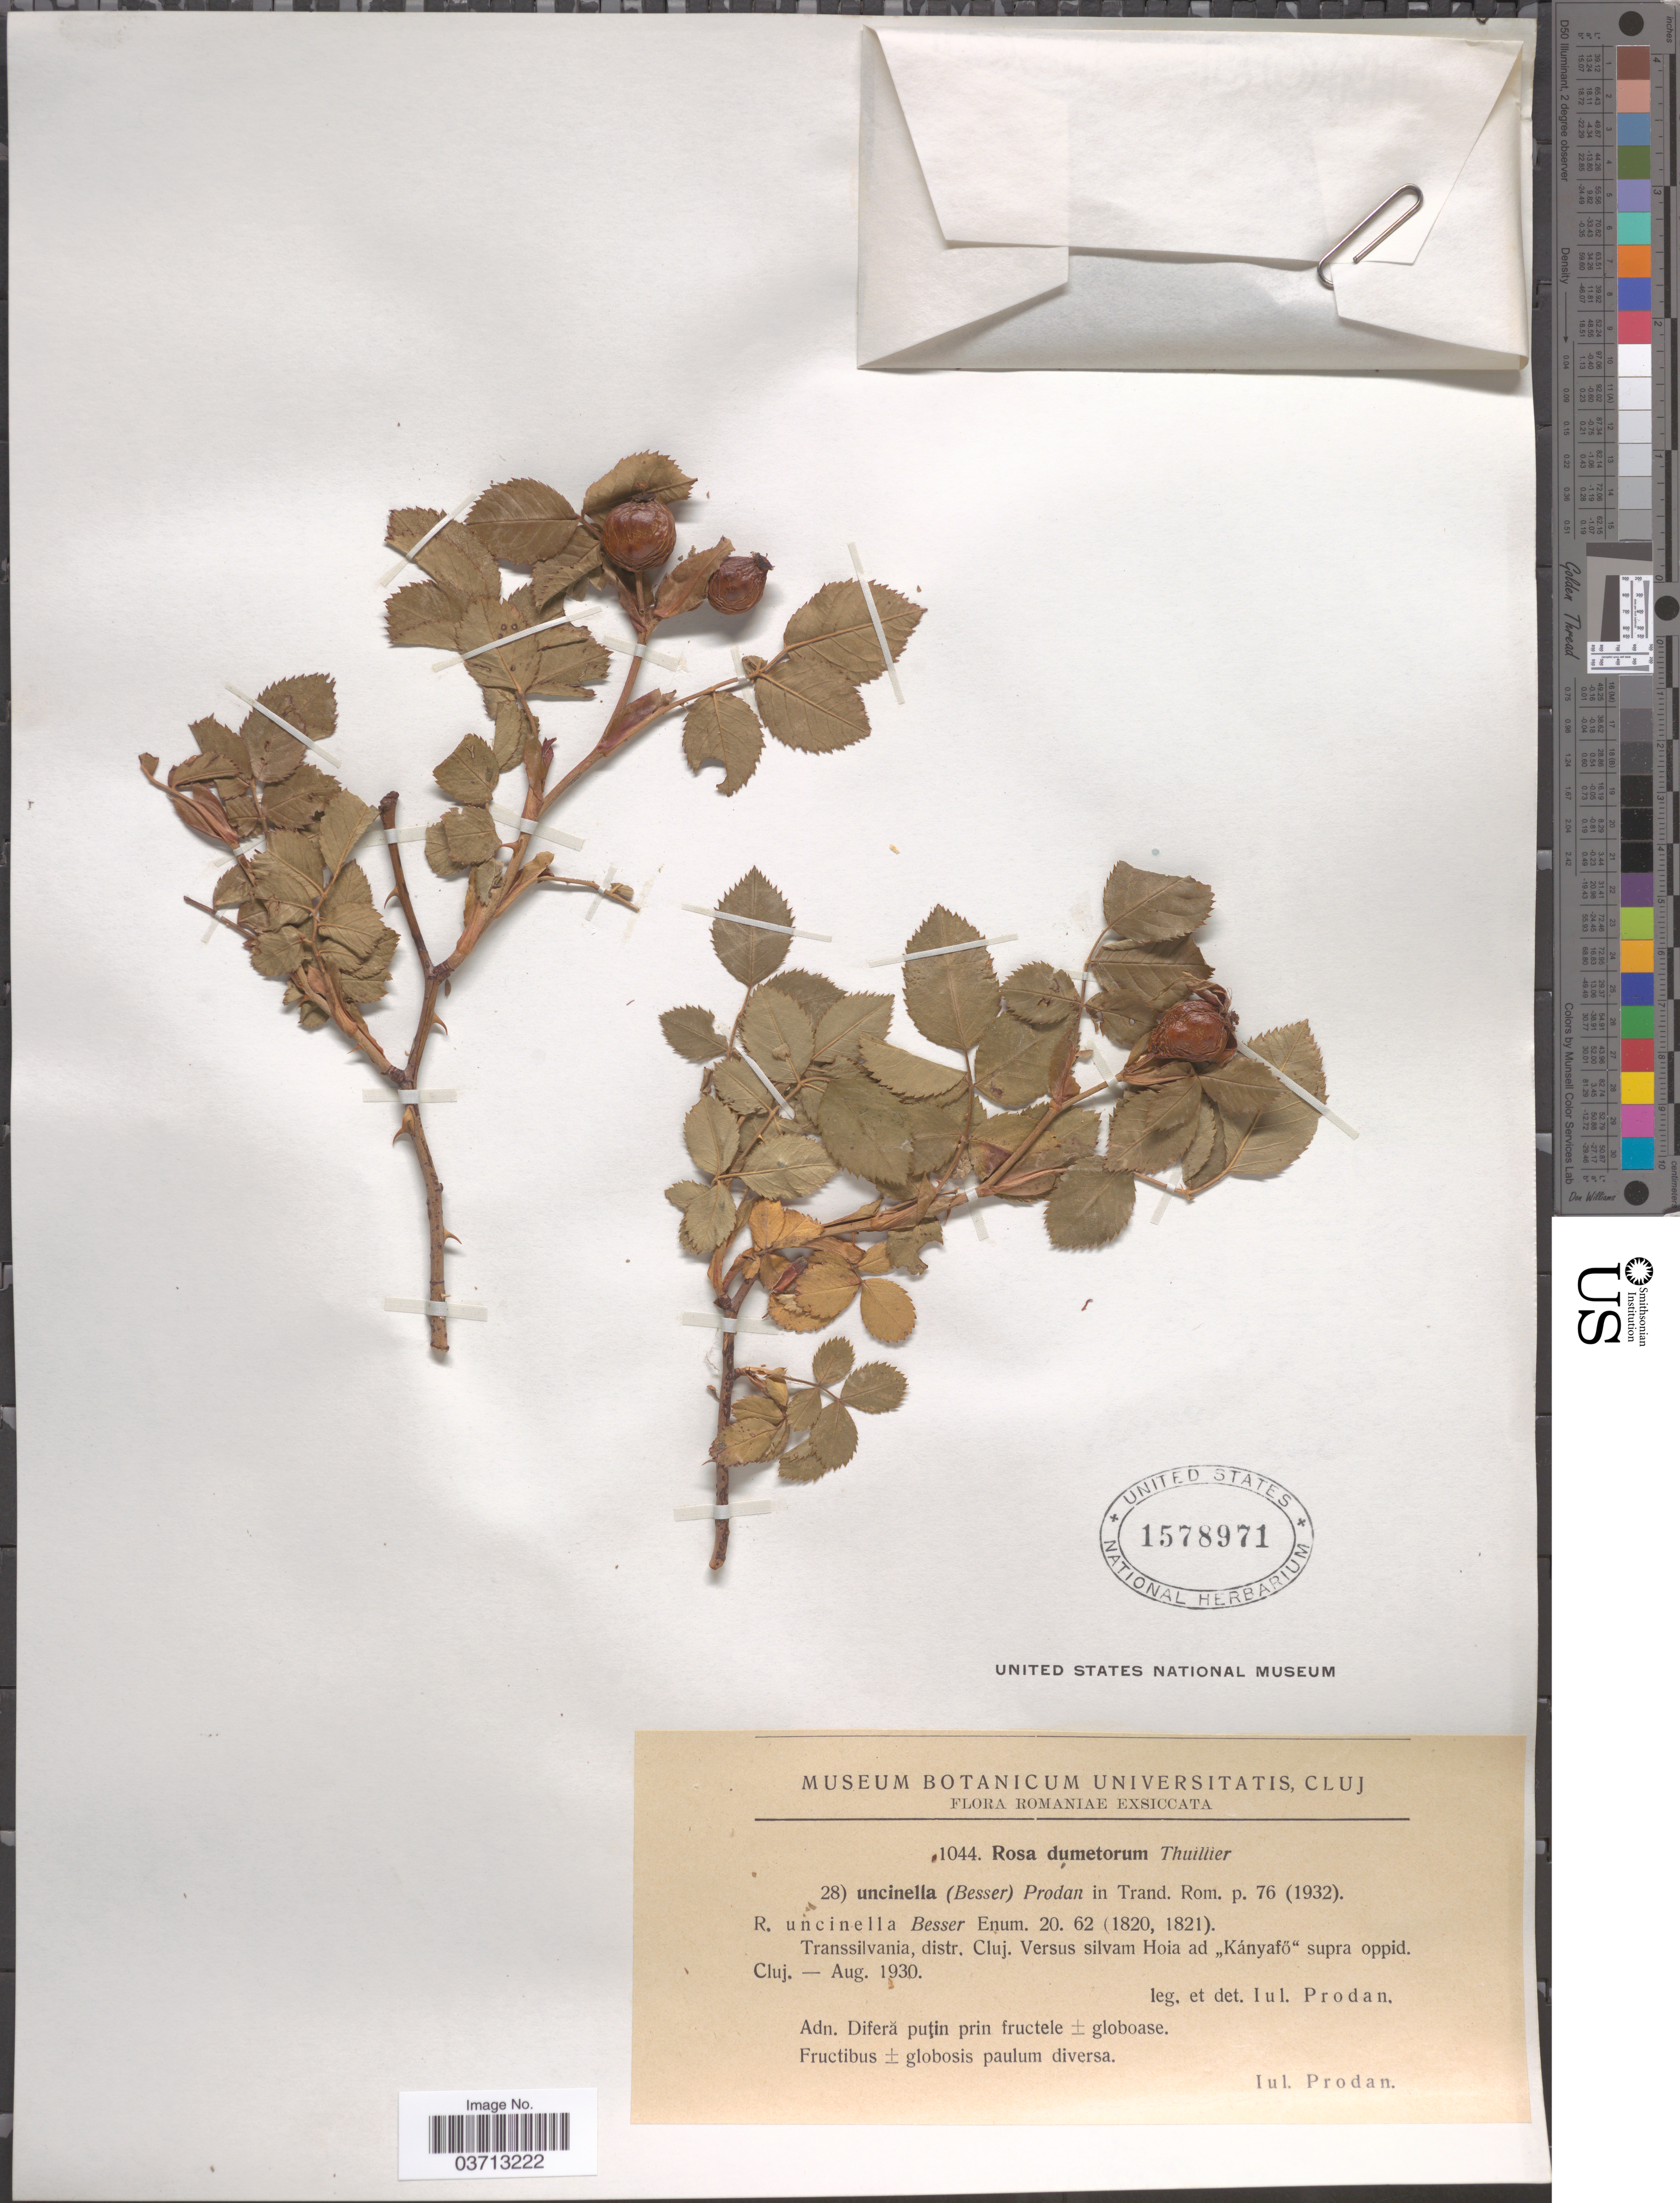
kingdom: Plantae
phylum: Tracheophyta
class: Magnoliopsida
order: Rosales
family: Rosaceae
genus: Rosa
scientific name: Rosa dumetorum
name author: Lange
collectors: J. Prodan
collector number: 1044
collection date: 1930-08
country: Romania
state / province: Cluj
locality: Transsilvania, distr. Cluj. Versus silvam Hoia ad "Kányafȍ" supra oppid. Cluj.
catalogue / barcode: US 1578971